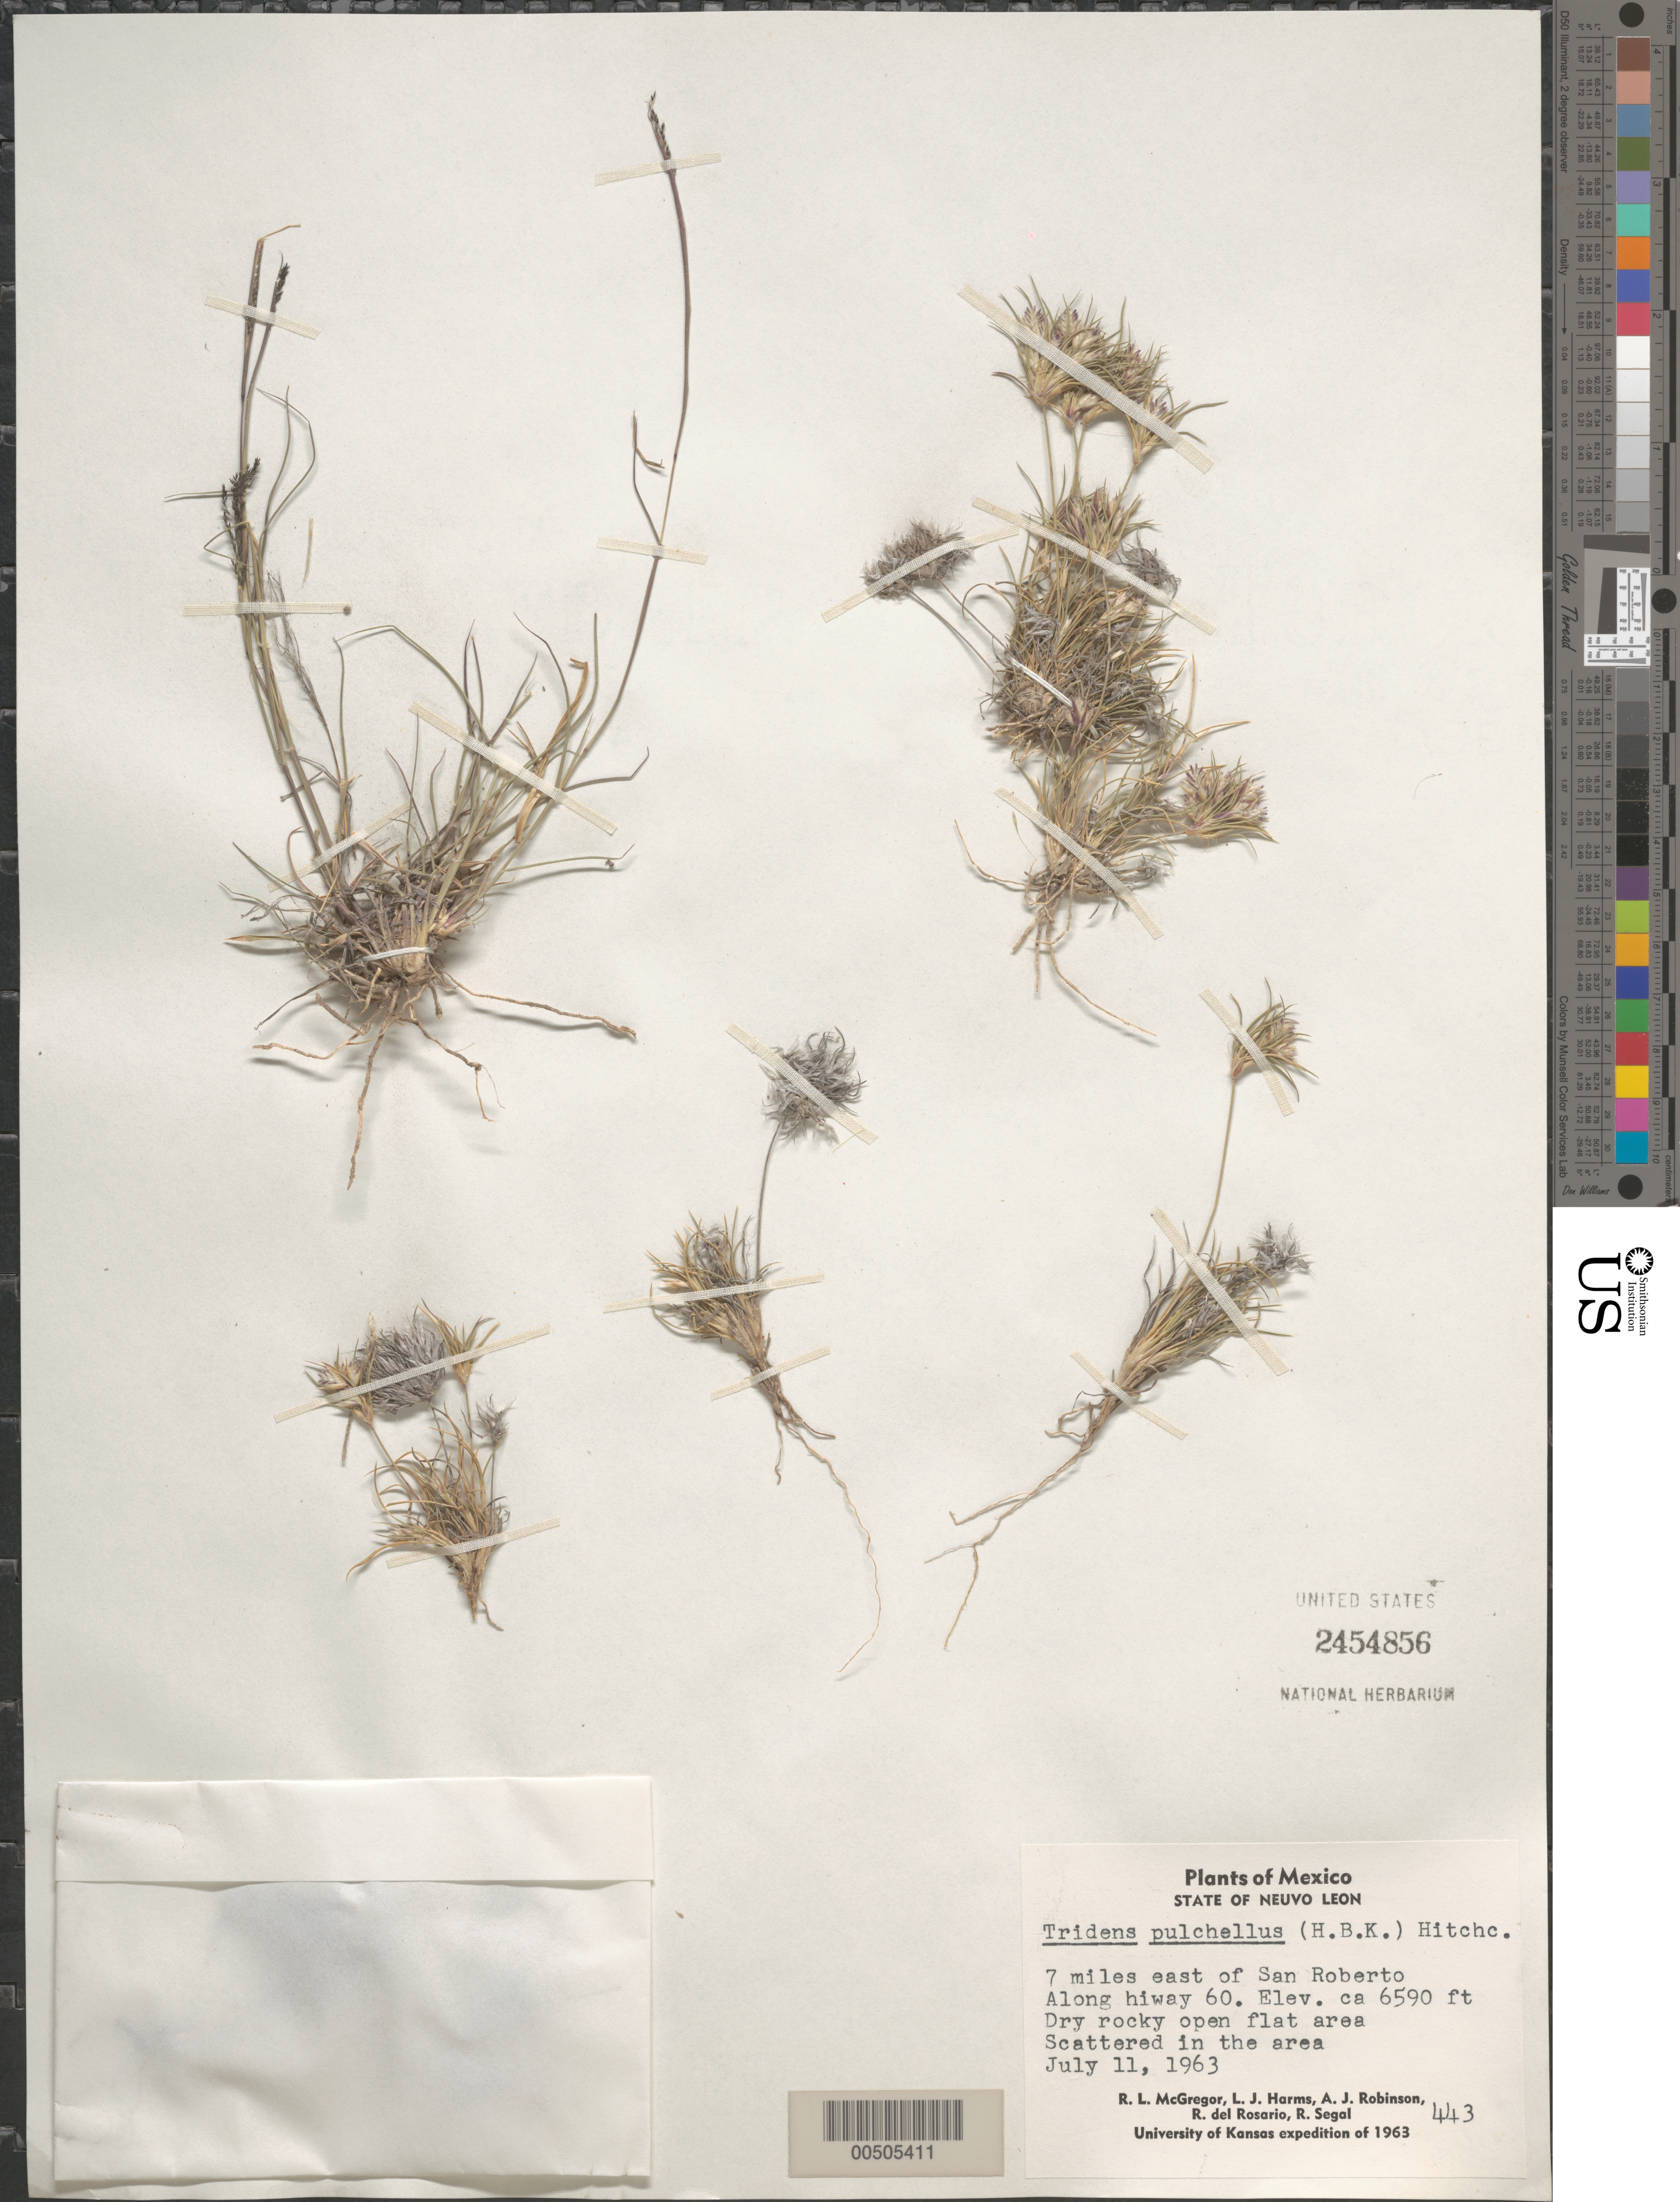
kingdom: Plantae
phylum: Tracheophyta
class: Liliopsida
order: Poales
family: Poaceae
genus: Erioneuron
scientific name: Erioneuron pulchellum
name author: (Kunth) Tateoka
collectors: R. McGregor, L. Harms & A. J. Robinson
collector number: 443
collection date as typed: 11 Jul 1963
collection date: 1963-07-11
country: Mexico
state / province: Nuevo León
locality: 7 mi E of San Roberto, along Hwy 60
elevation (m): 2009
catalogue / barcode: US 2454856